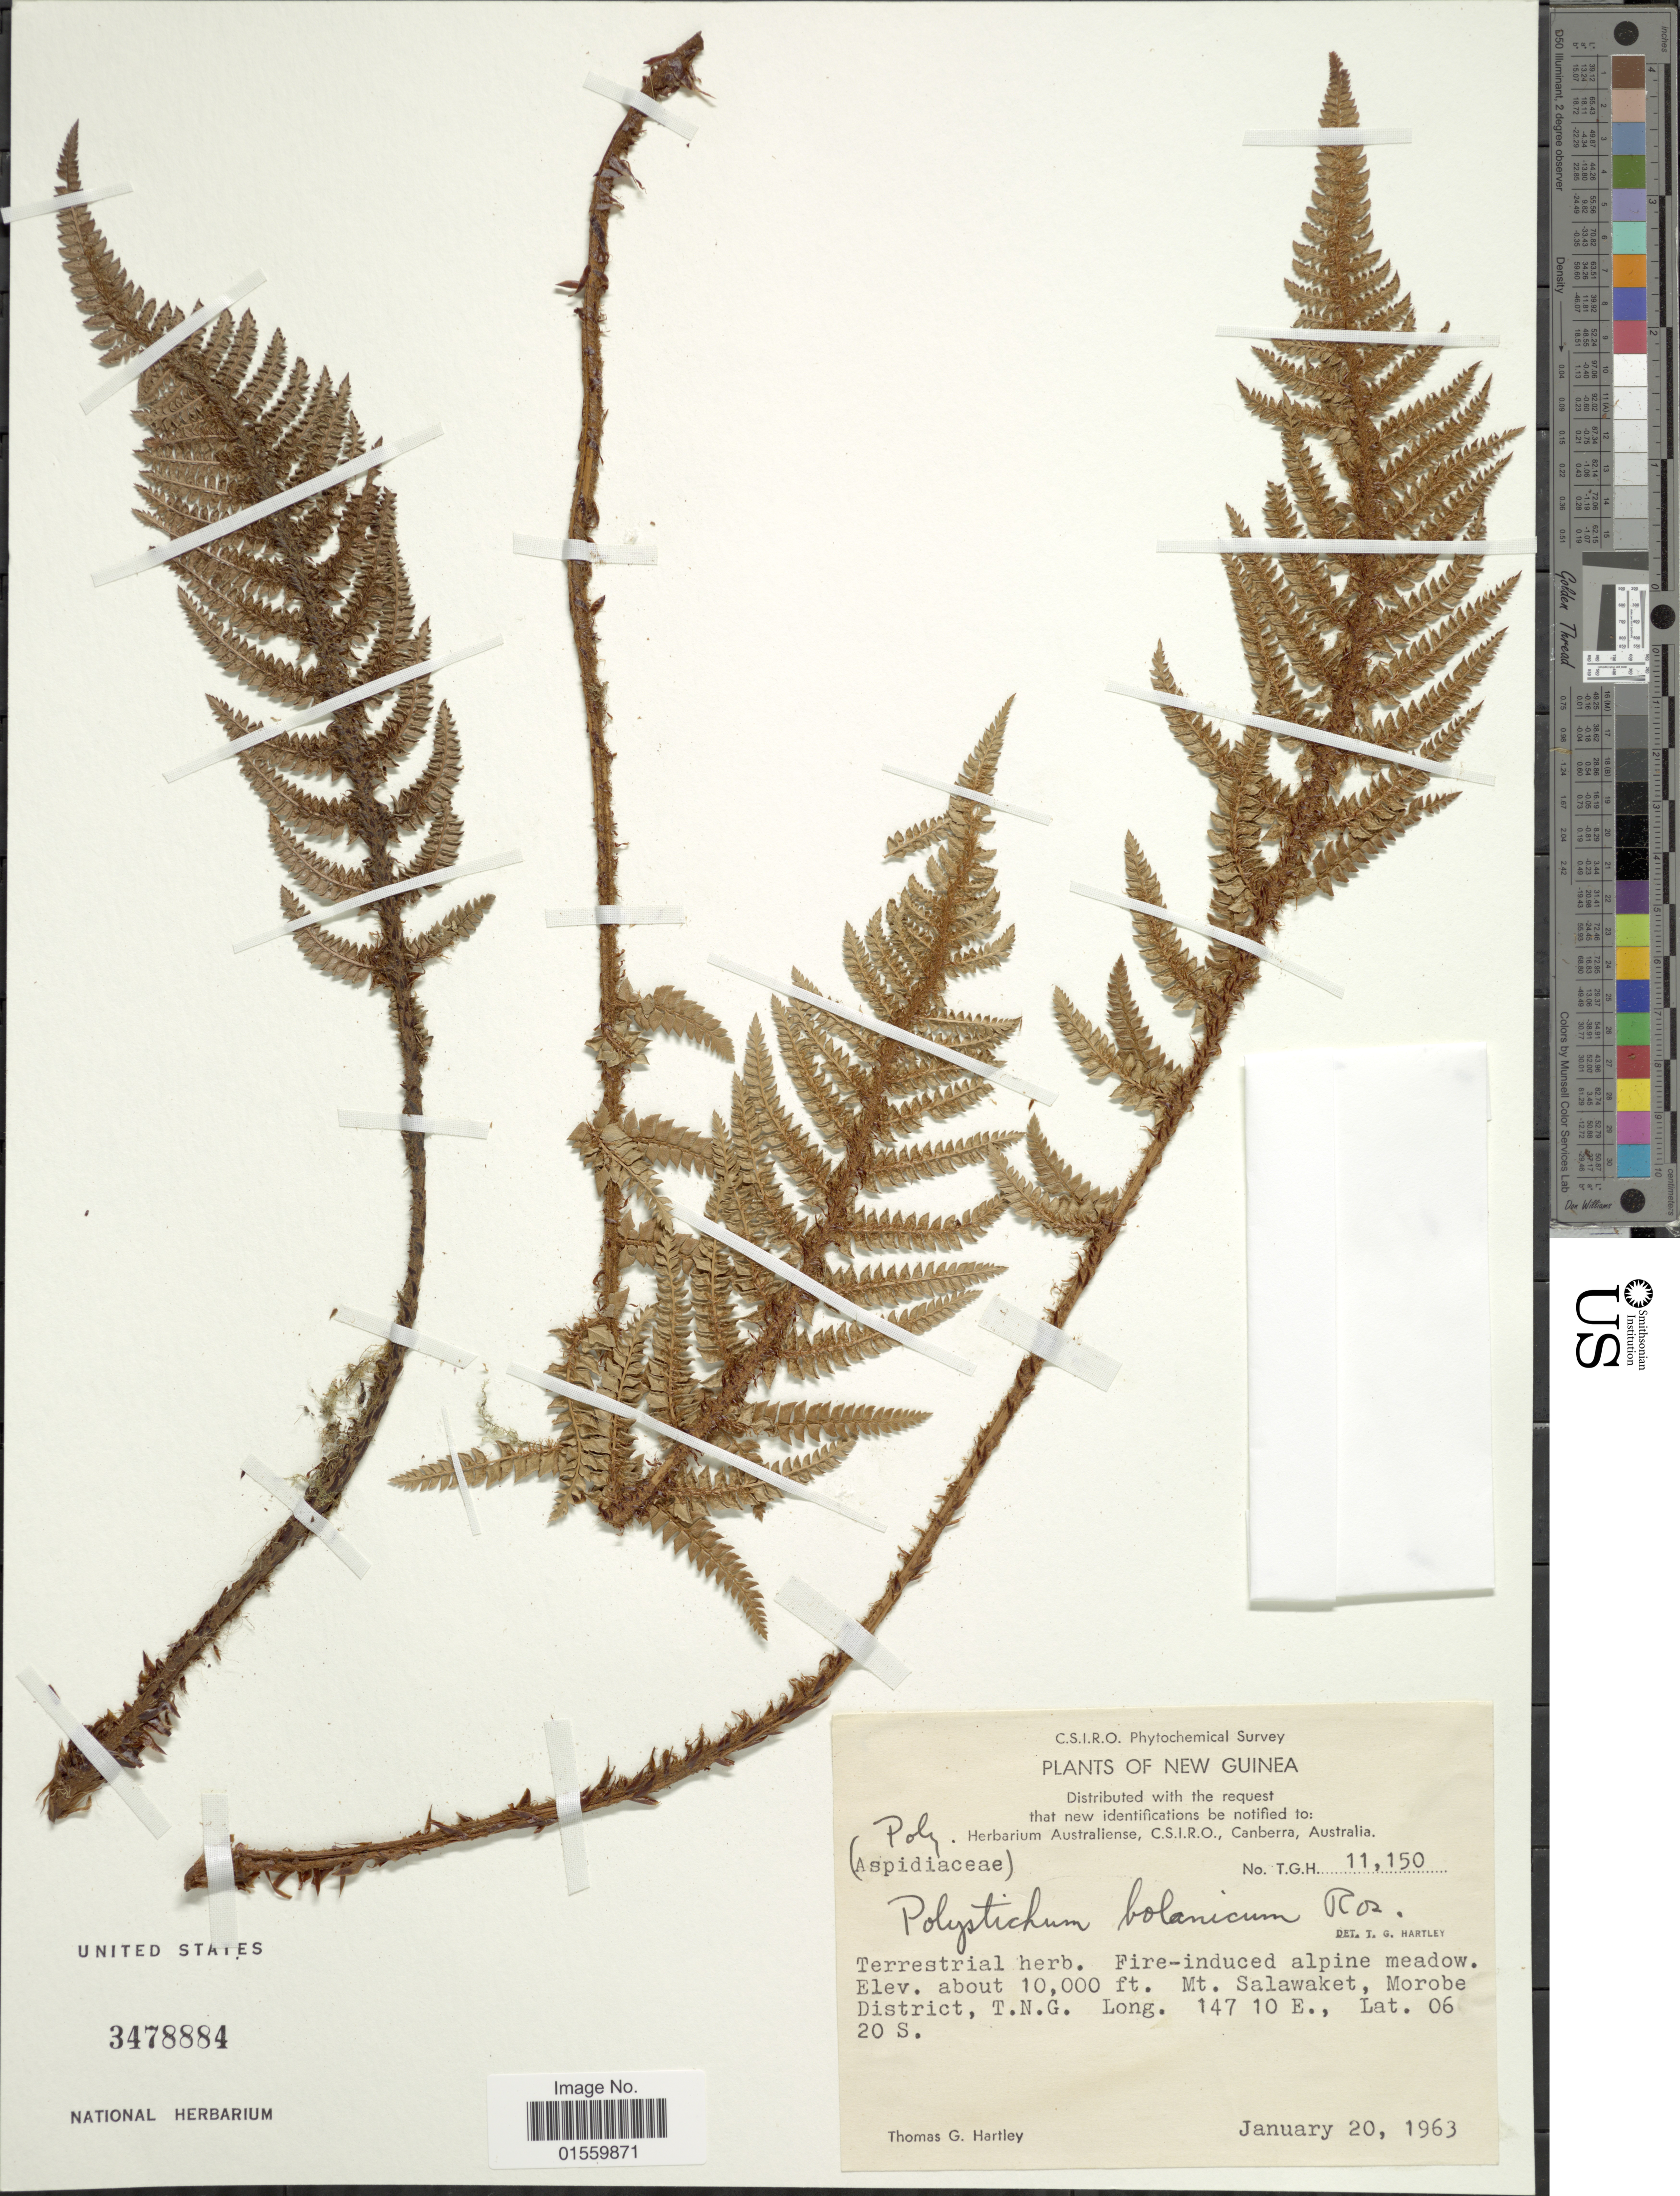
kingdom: Plantae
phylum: Tracheophyta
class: Polypodiopsida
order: Polypodiales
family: Dryopteridaceae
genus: Polystichum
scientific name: Polystichum bolanicum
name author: Rosenst.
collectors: T. G. Hartley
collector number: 11150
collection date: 1963-01-20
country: Papua New Guinea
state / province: Morobe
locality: New Guinea, Mt. Salawaket, Morobe District, T. N. G.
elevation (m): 3048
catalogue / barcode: US 3478884